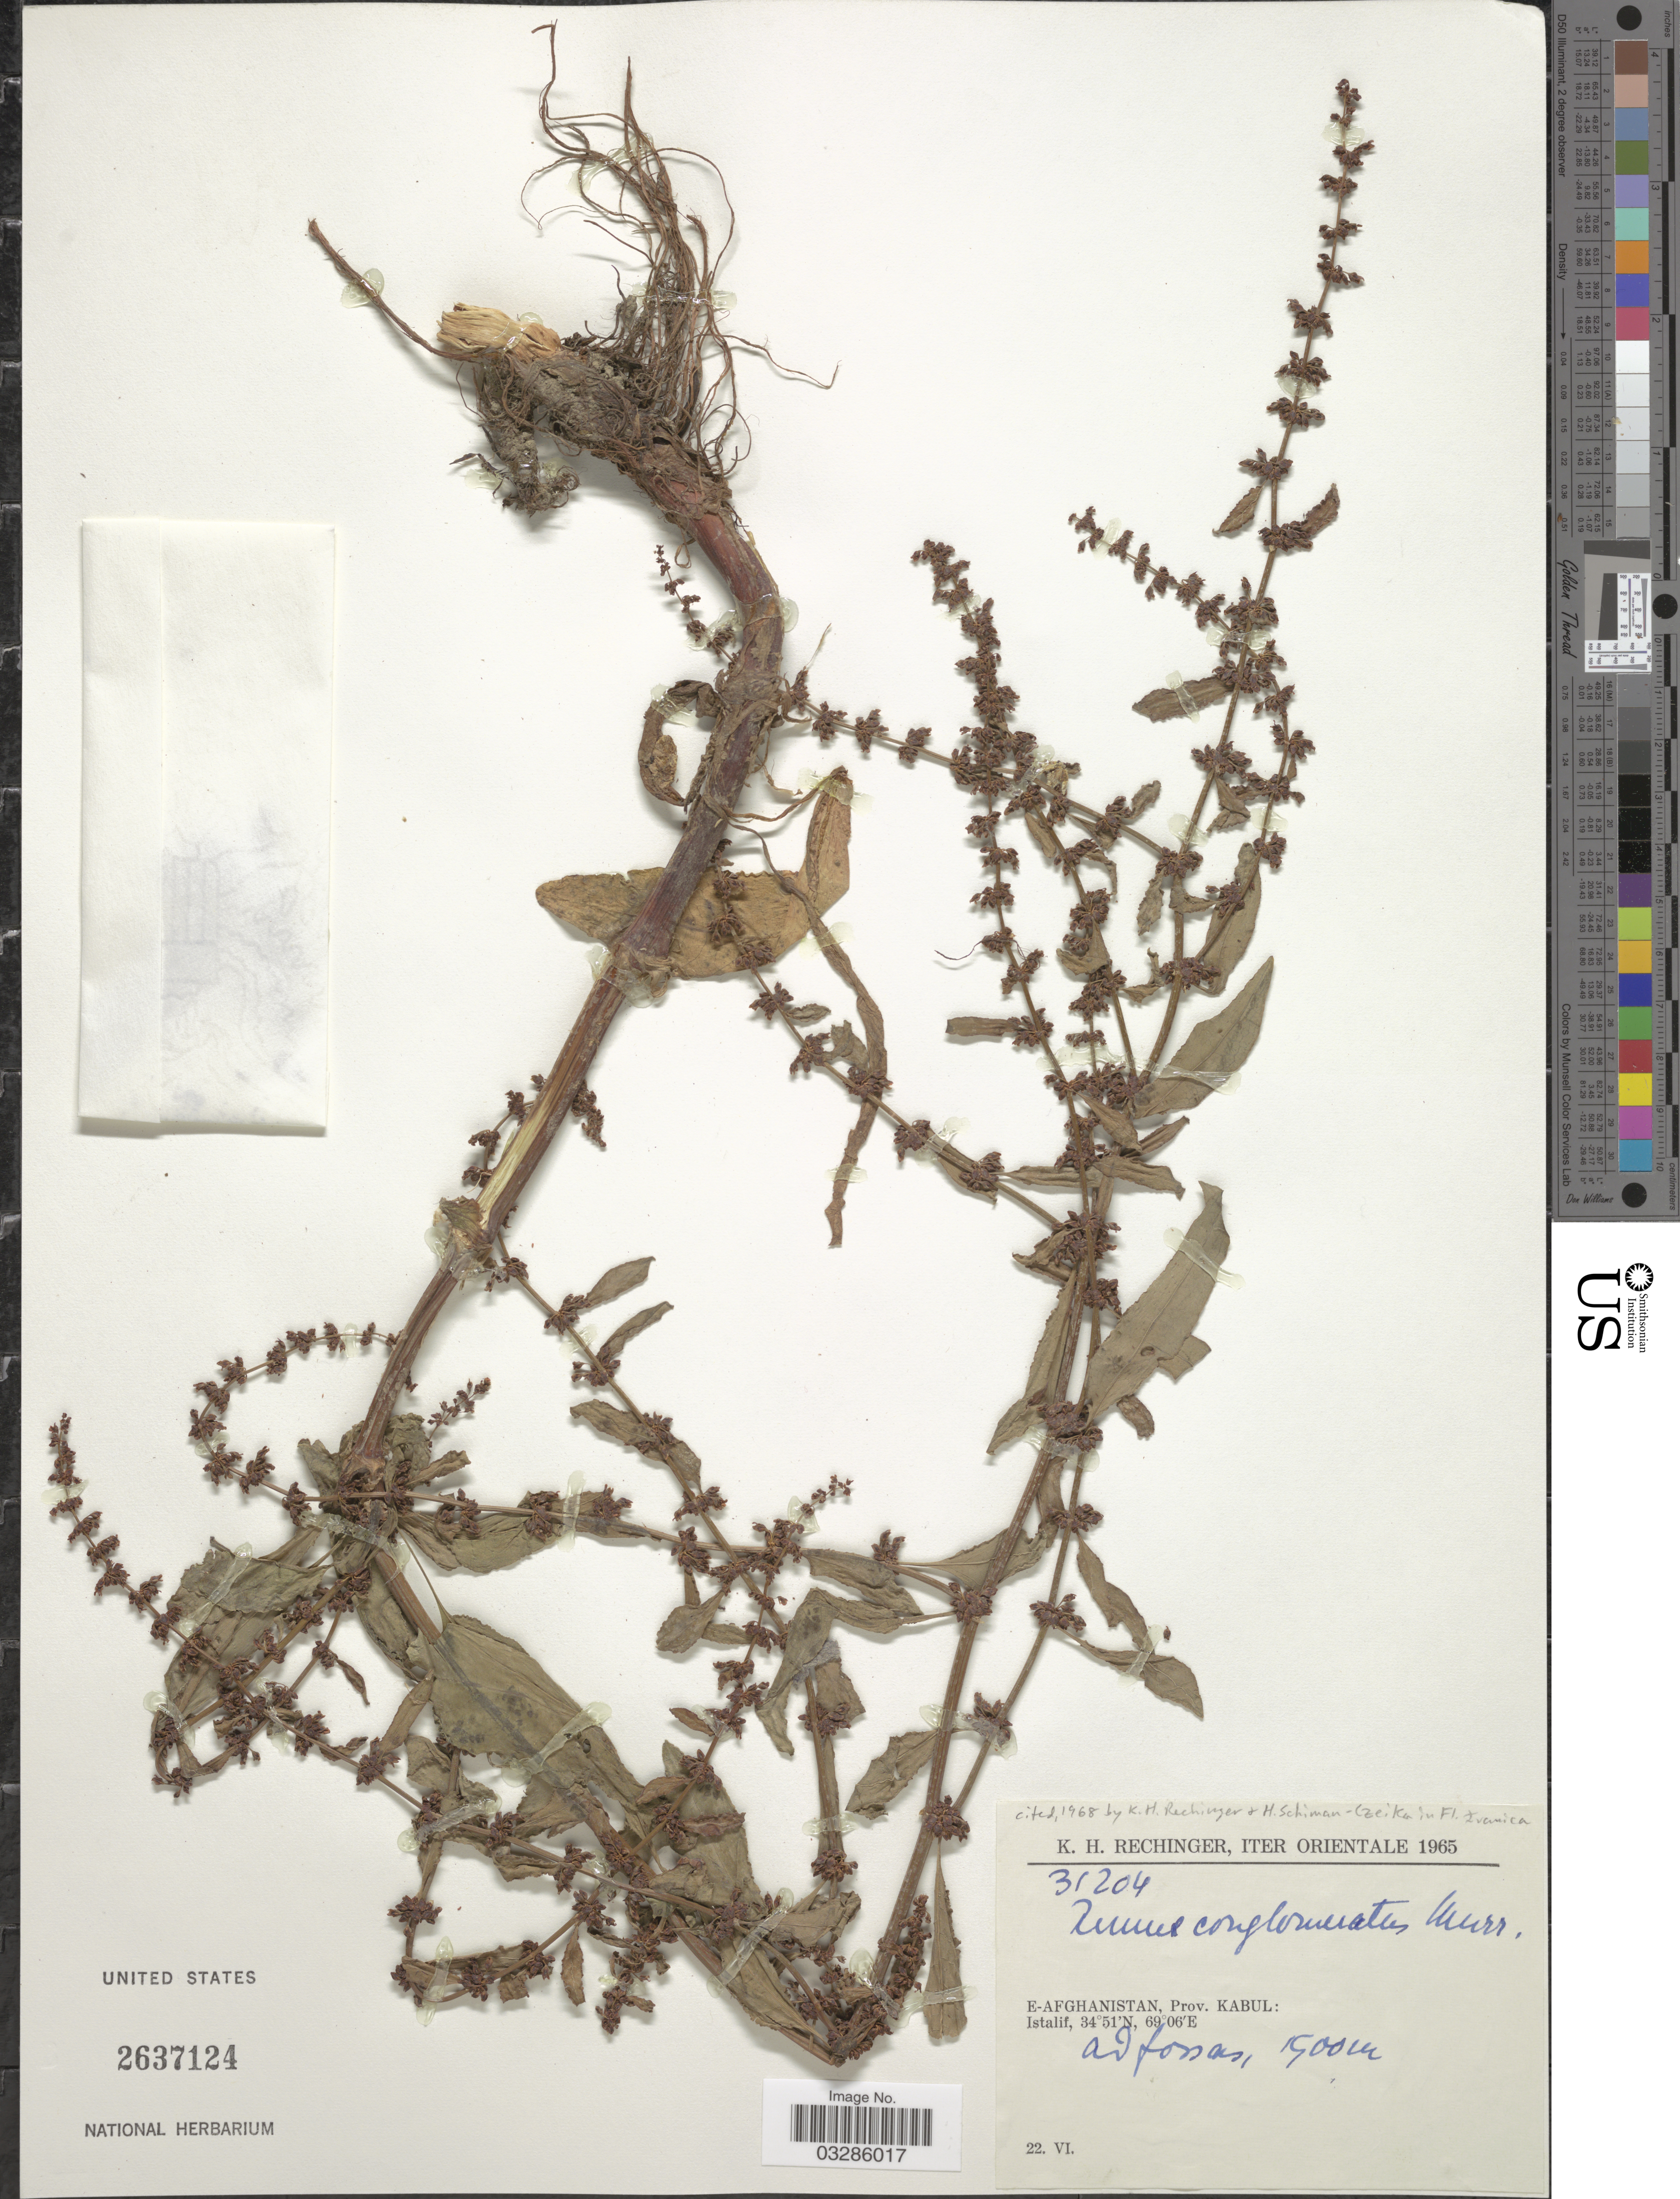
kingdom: Plantae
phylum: Tracheophyta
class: Magnoliopsida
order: Caryophyllales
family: Polygonaceae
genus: Rumex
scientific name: Rumex conglomeratus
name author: Murray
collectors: K. H. Rechinger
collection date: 1965-06-22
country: Afghanistan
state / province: Kabul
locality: E-Afghanistan, Istalif. Ad fossas.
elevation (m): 1900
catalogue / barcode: US 2637124